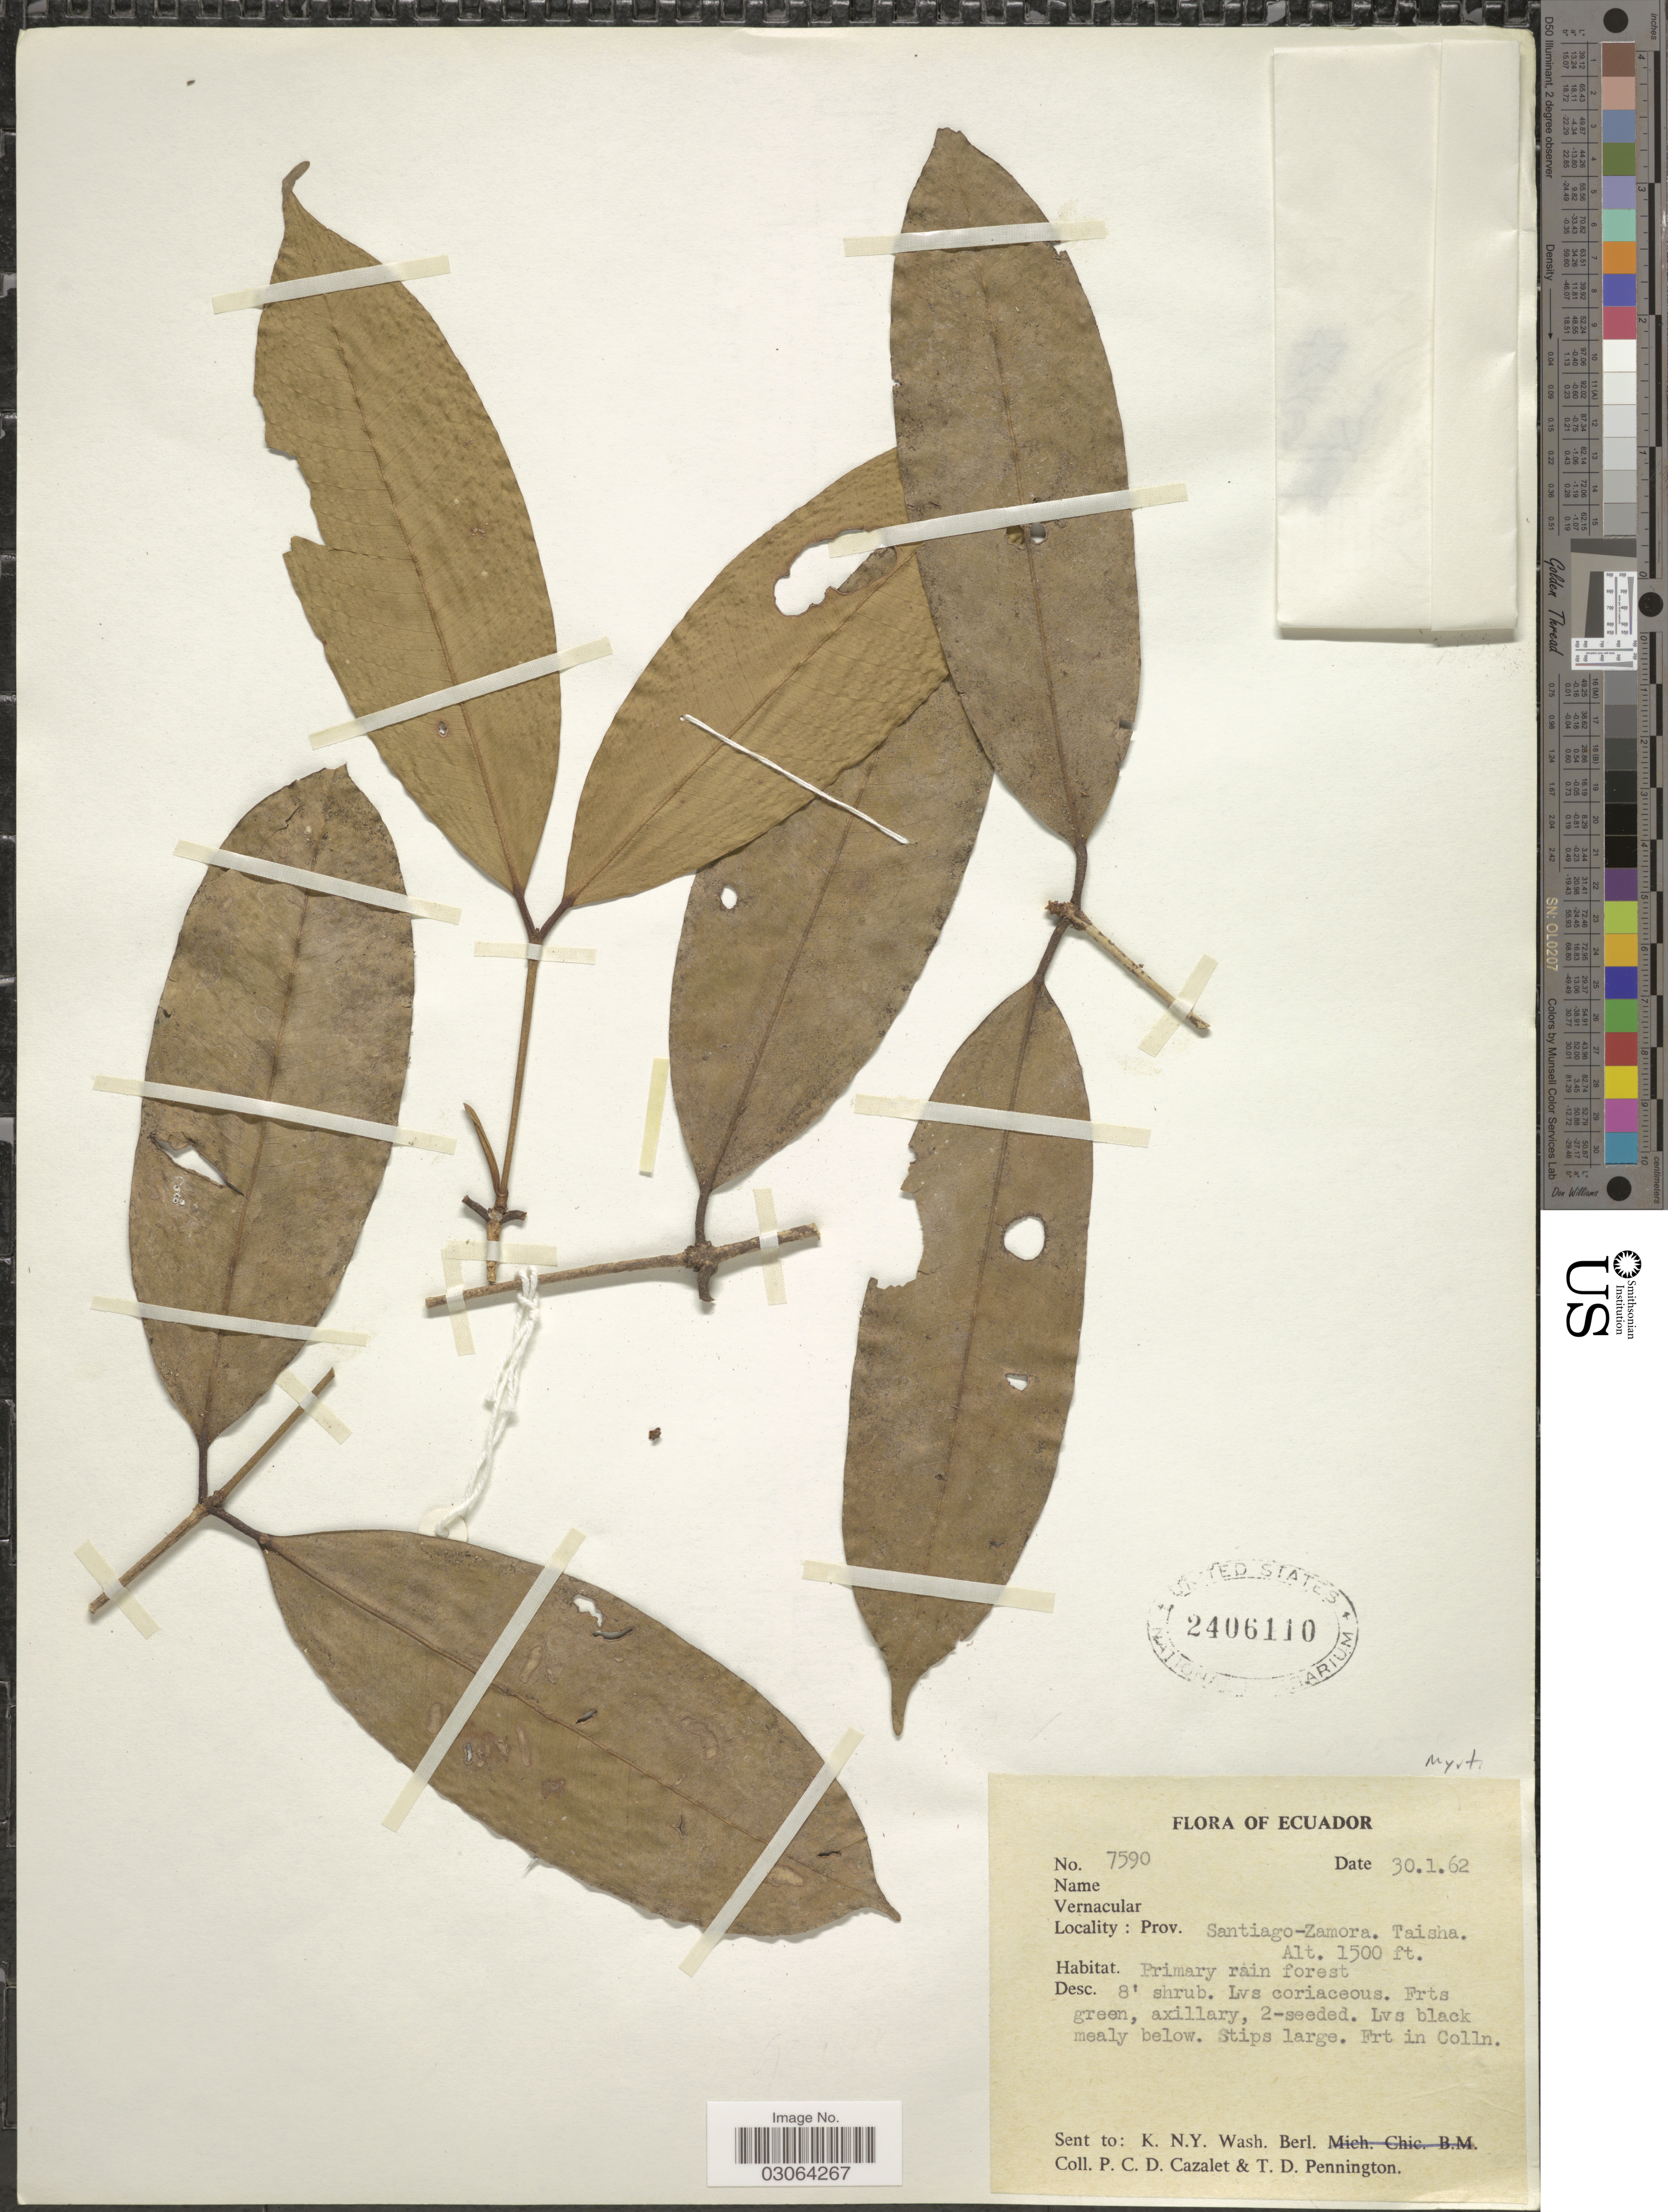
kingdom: Plantae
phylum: Tracheophyta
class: Magnoliopsida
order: Myrtales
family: Myrtaceae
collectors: P. C. D. Cazalet & T. D. Pennington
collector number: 7590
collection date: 1962-01-30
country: Ecuador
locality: Prov. Santiago-Zamora, Taisha.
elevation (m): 457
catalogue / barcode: US 2406110